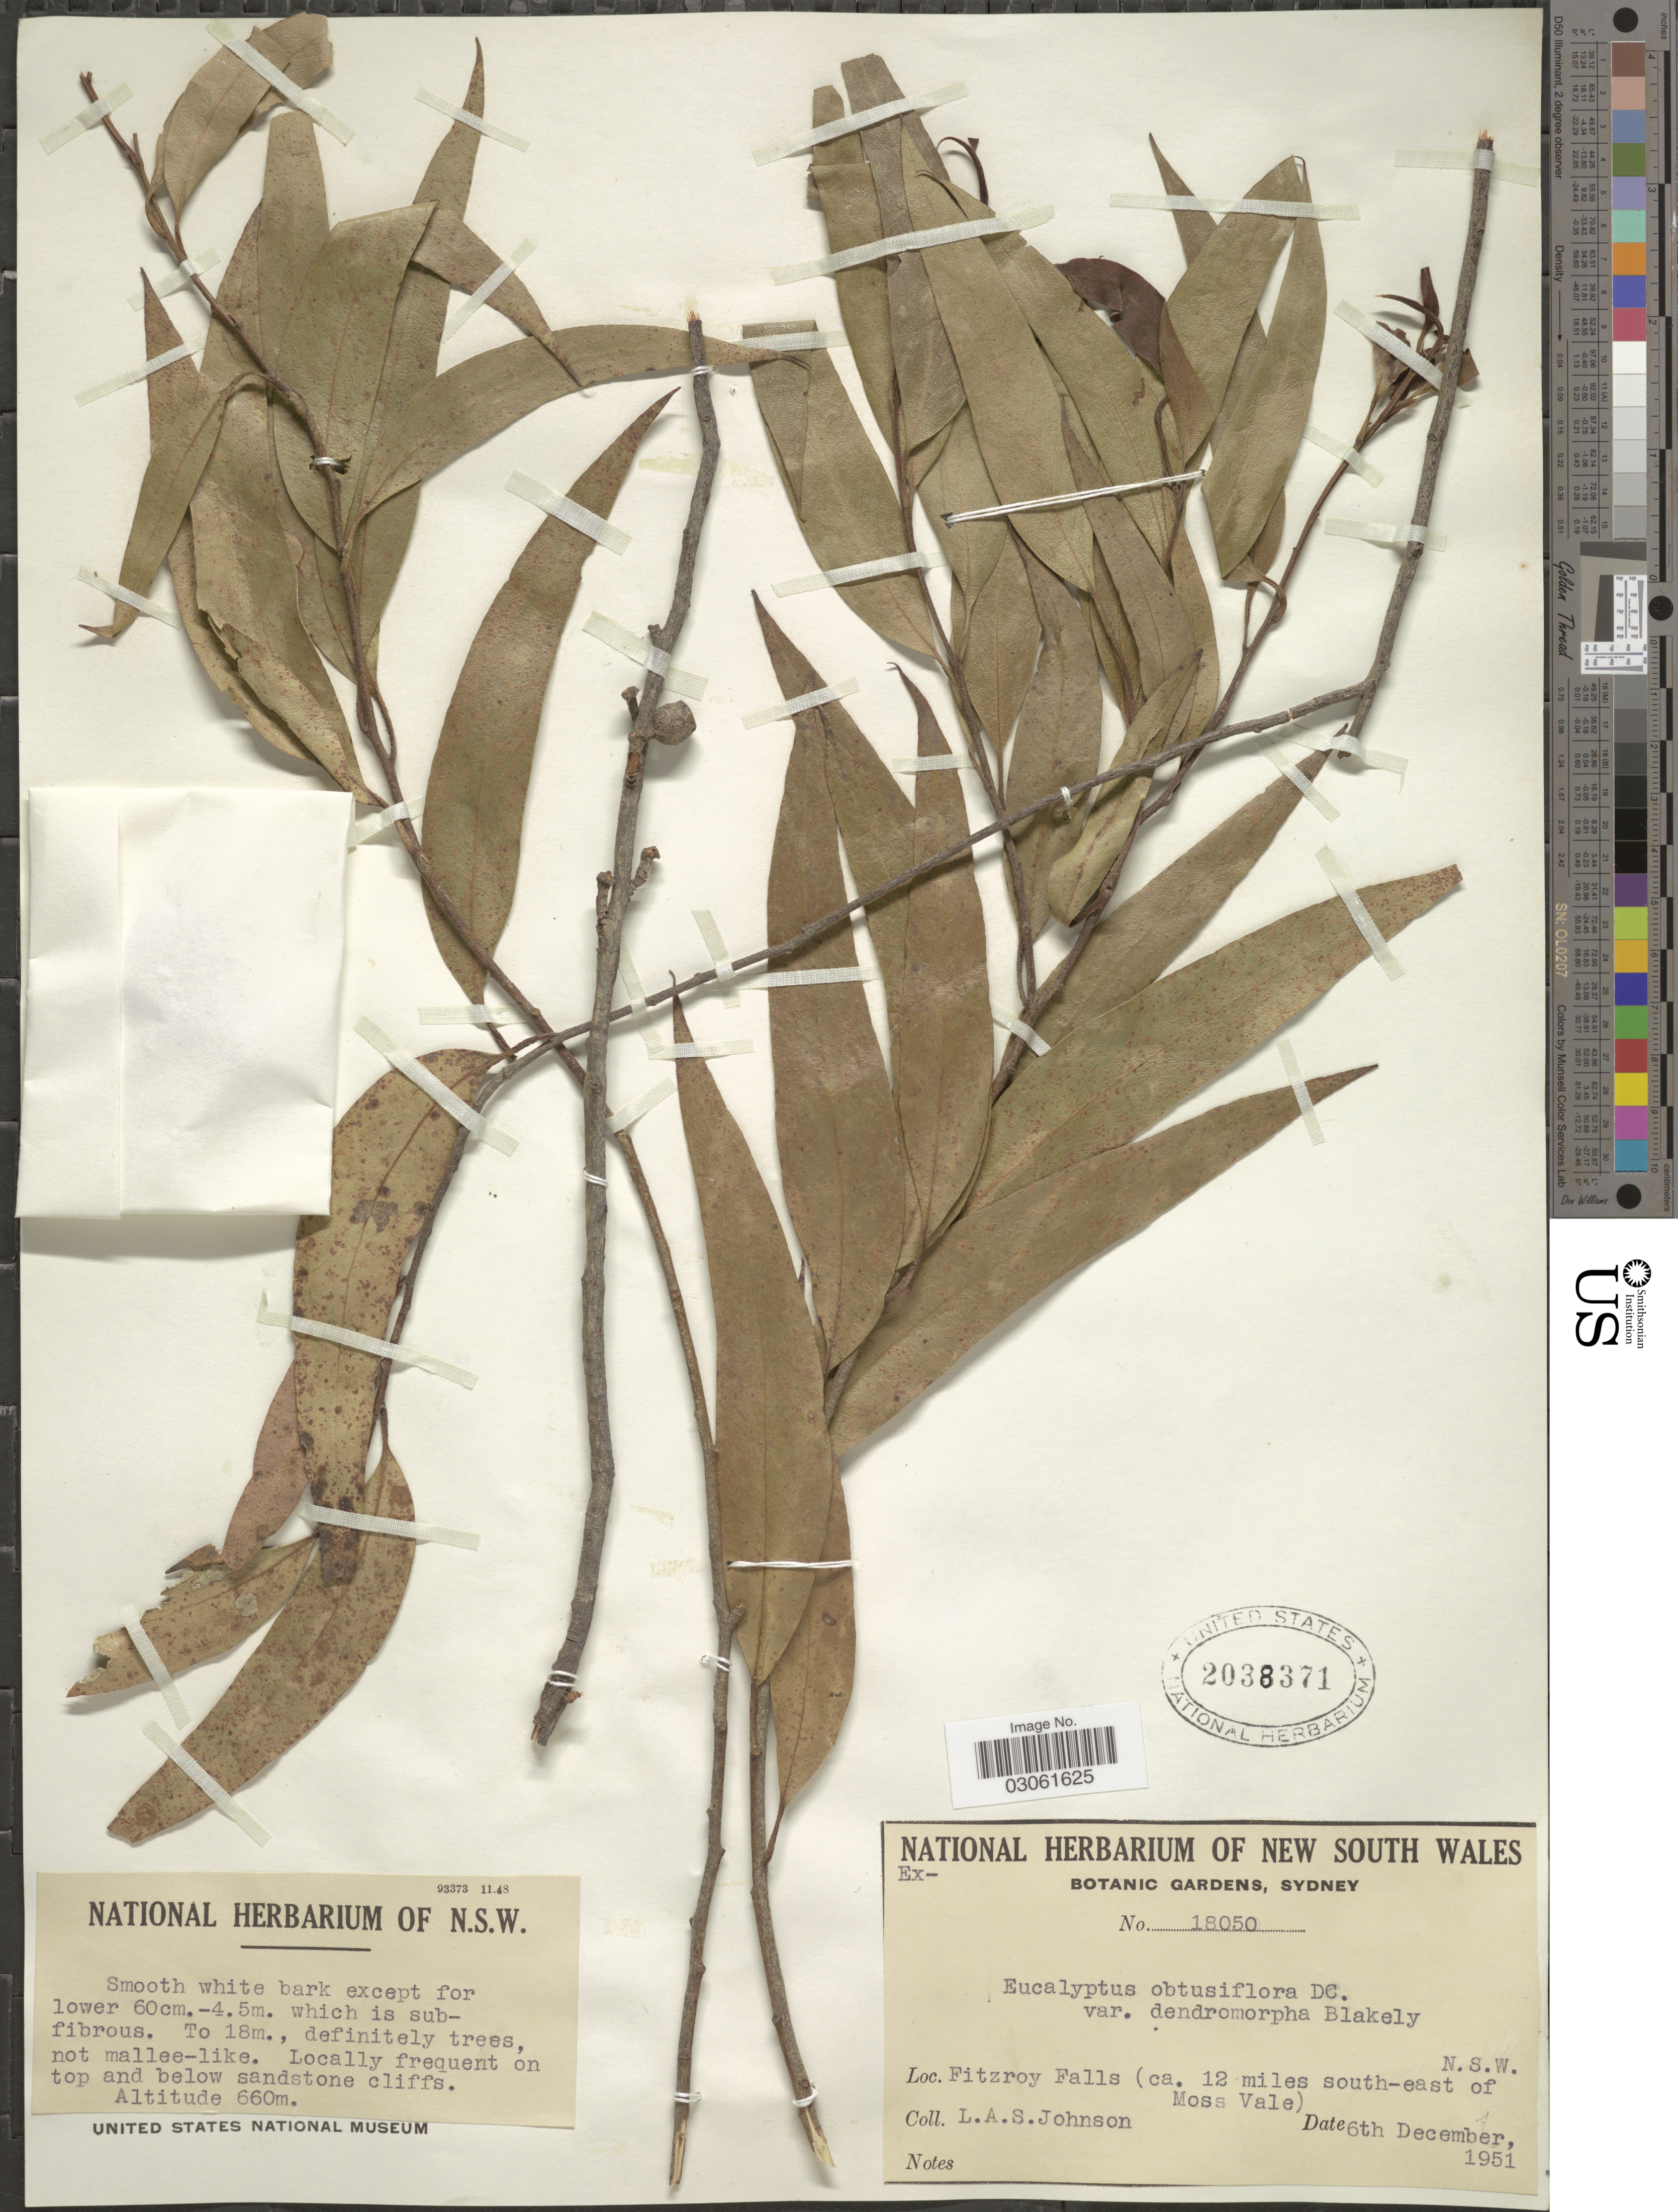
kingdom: Plantae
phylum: Tracheophyta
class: Magnoliopsida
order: Myrtales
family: Myrtaceae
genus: Eucalyptus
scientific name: Eucalyptus obtusiflora var. dendromorpha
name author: Blakely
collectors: L. A. S. Johnson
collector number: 18050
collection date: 1951-12-06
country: Australia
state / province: New South Wales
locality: Fitzroy Falls (ca. 12 miles south-east of Moss Vale).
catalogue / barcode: US 2038371